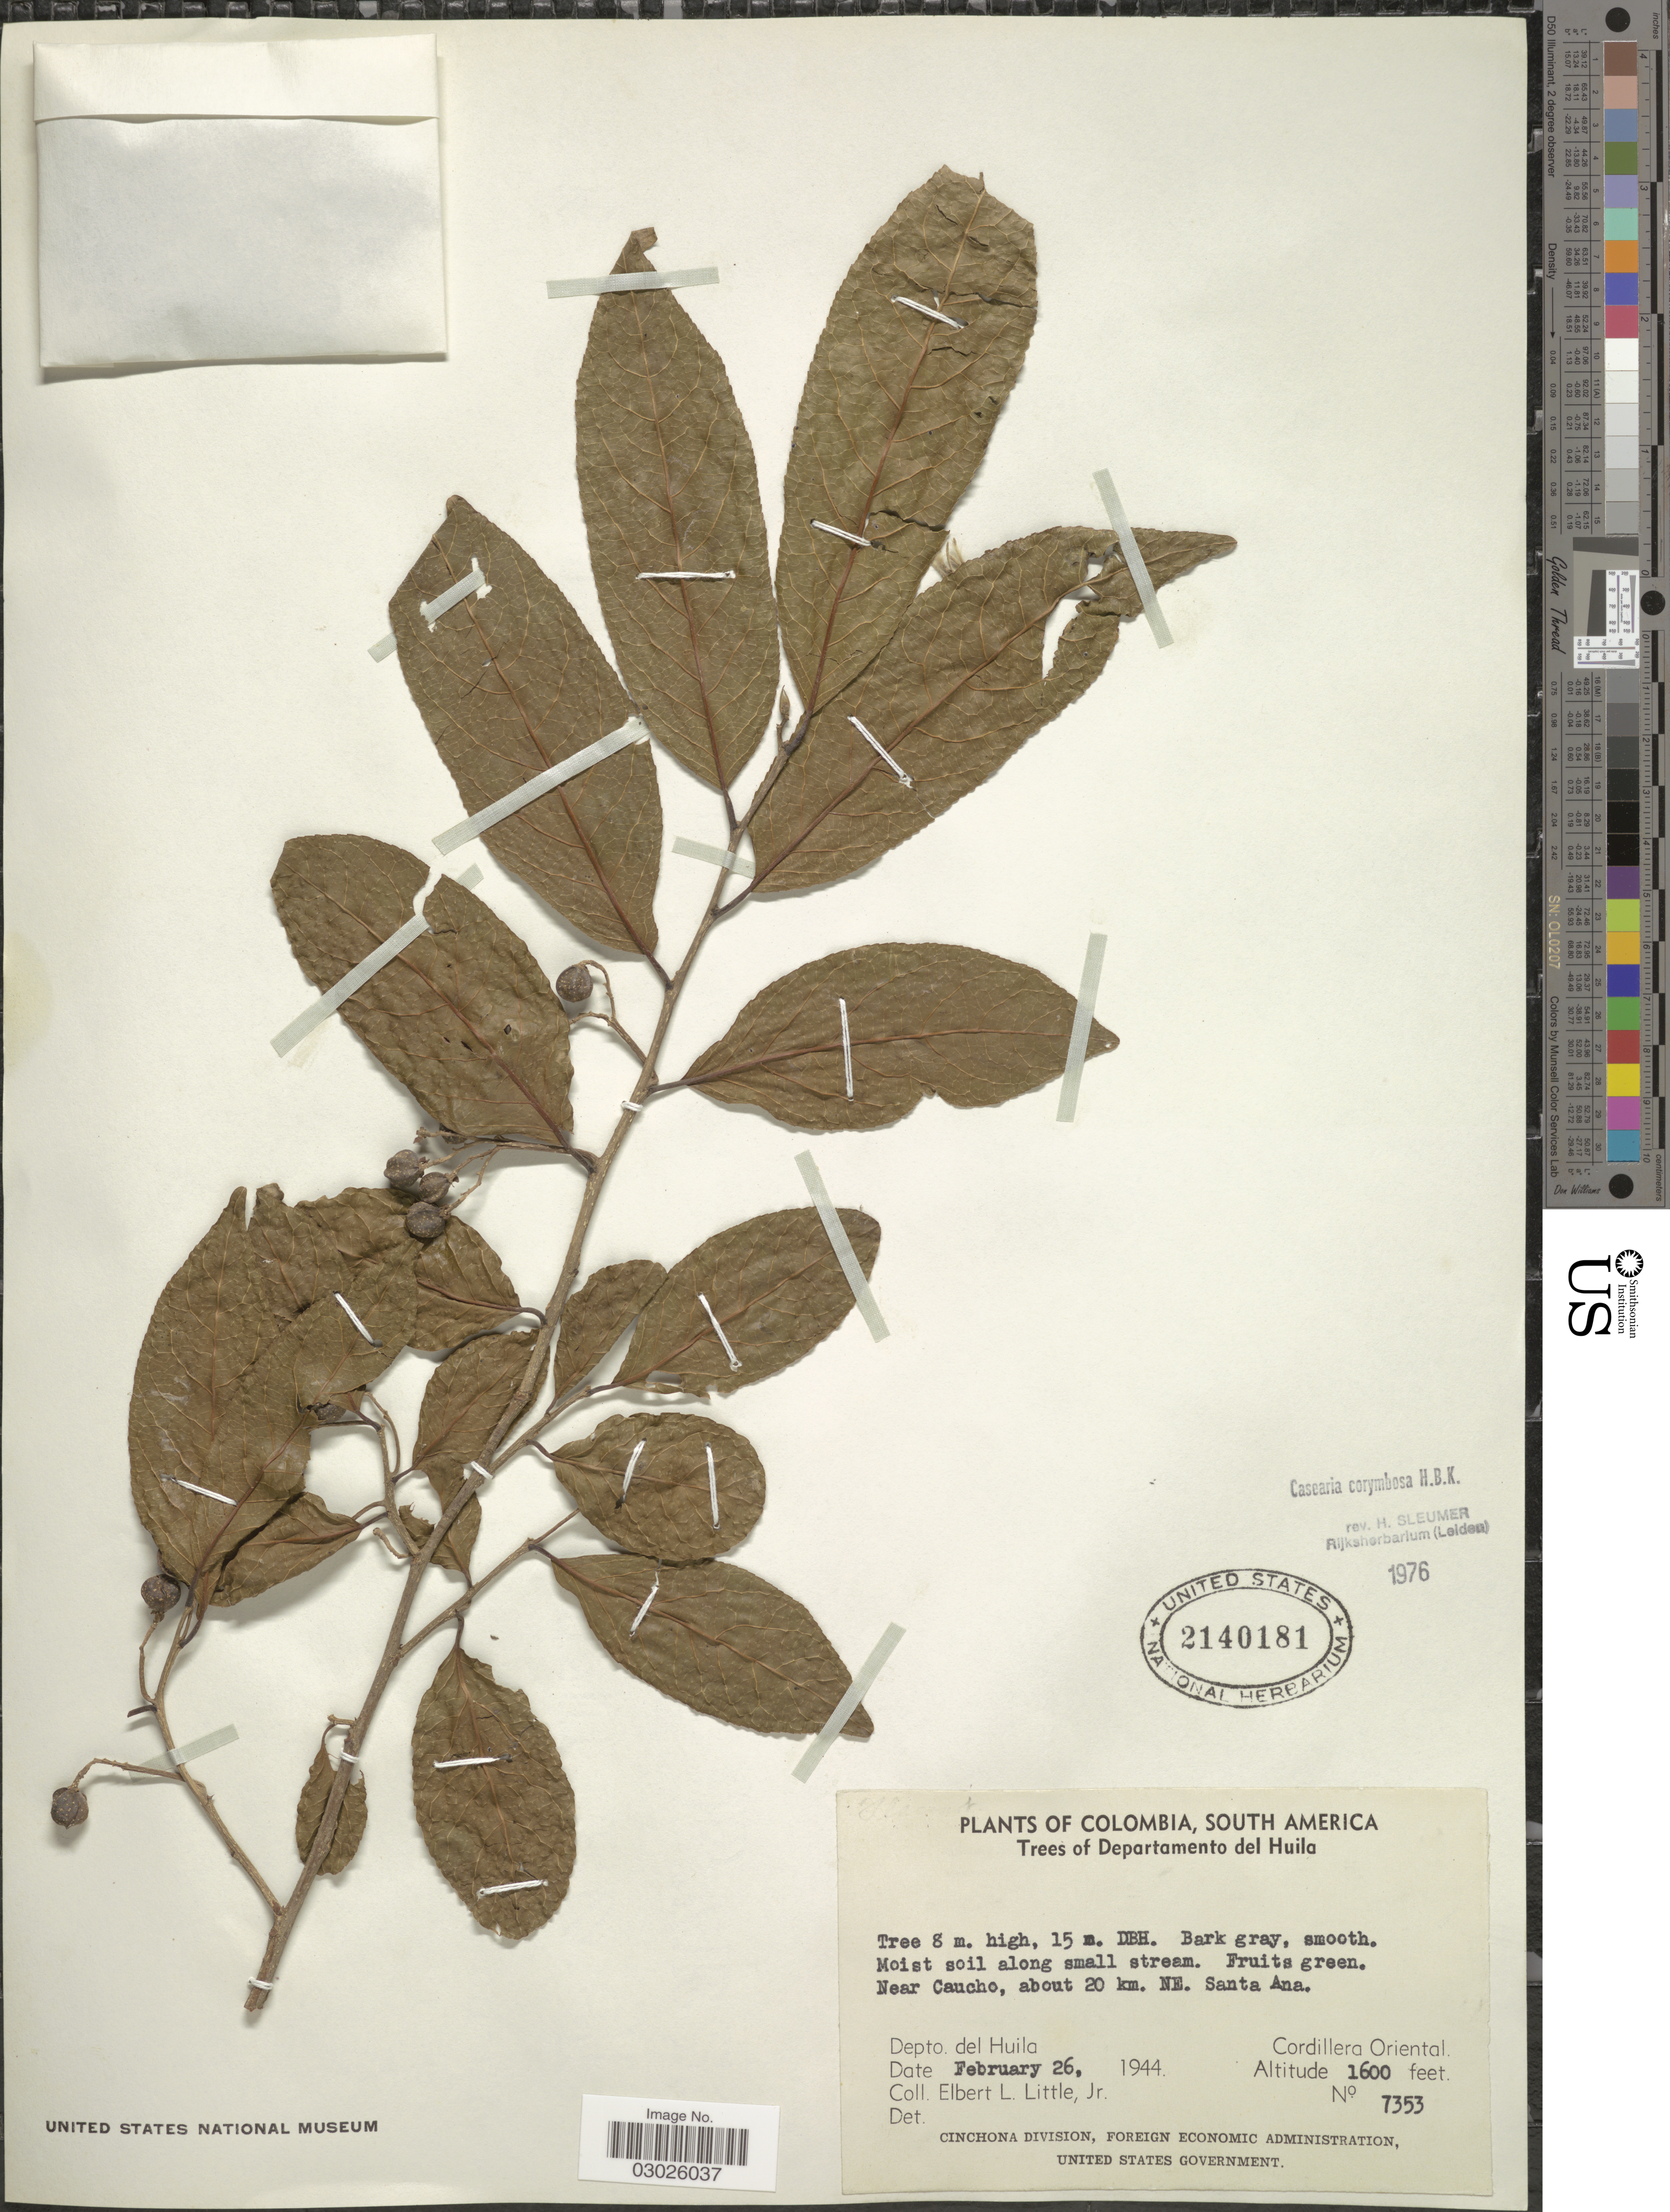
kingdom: Plantae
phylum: Tracheophyta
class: Magnoliopsida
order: Malpighiales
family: Salicaceae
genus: Casearia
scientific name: Casearia corymbosa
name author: Kunth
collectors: E. L. Little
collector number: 7353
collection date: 1944-02-26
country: Colombia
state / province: Huila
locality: Trees of Departamento del Huila. Near Caucho, about 20 km. NE. Santa Ana. Depto. del Huila. Cordillera Oriental.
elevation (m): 488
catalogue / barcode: US 2140181